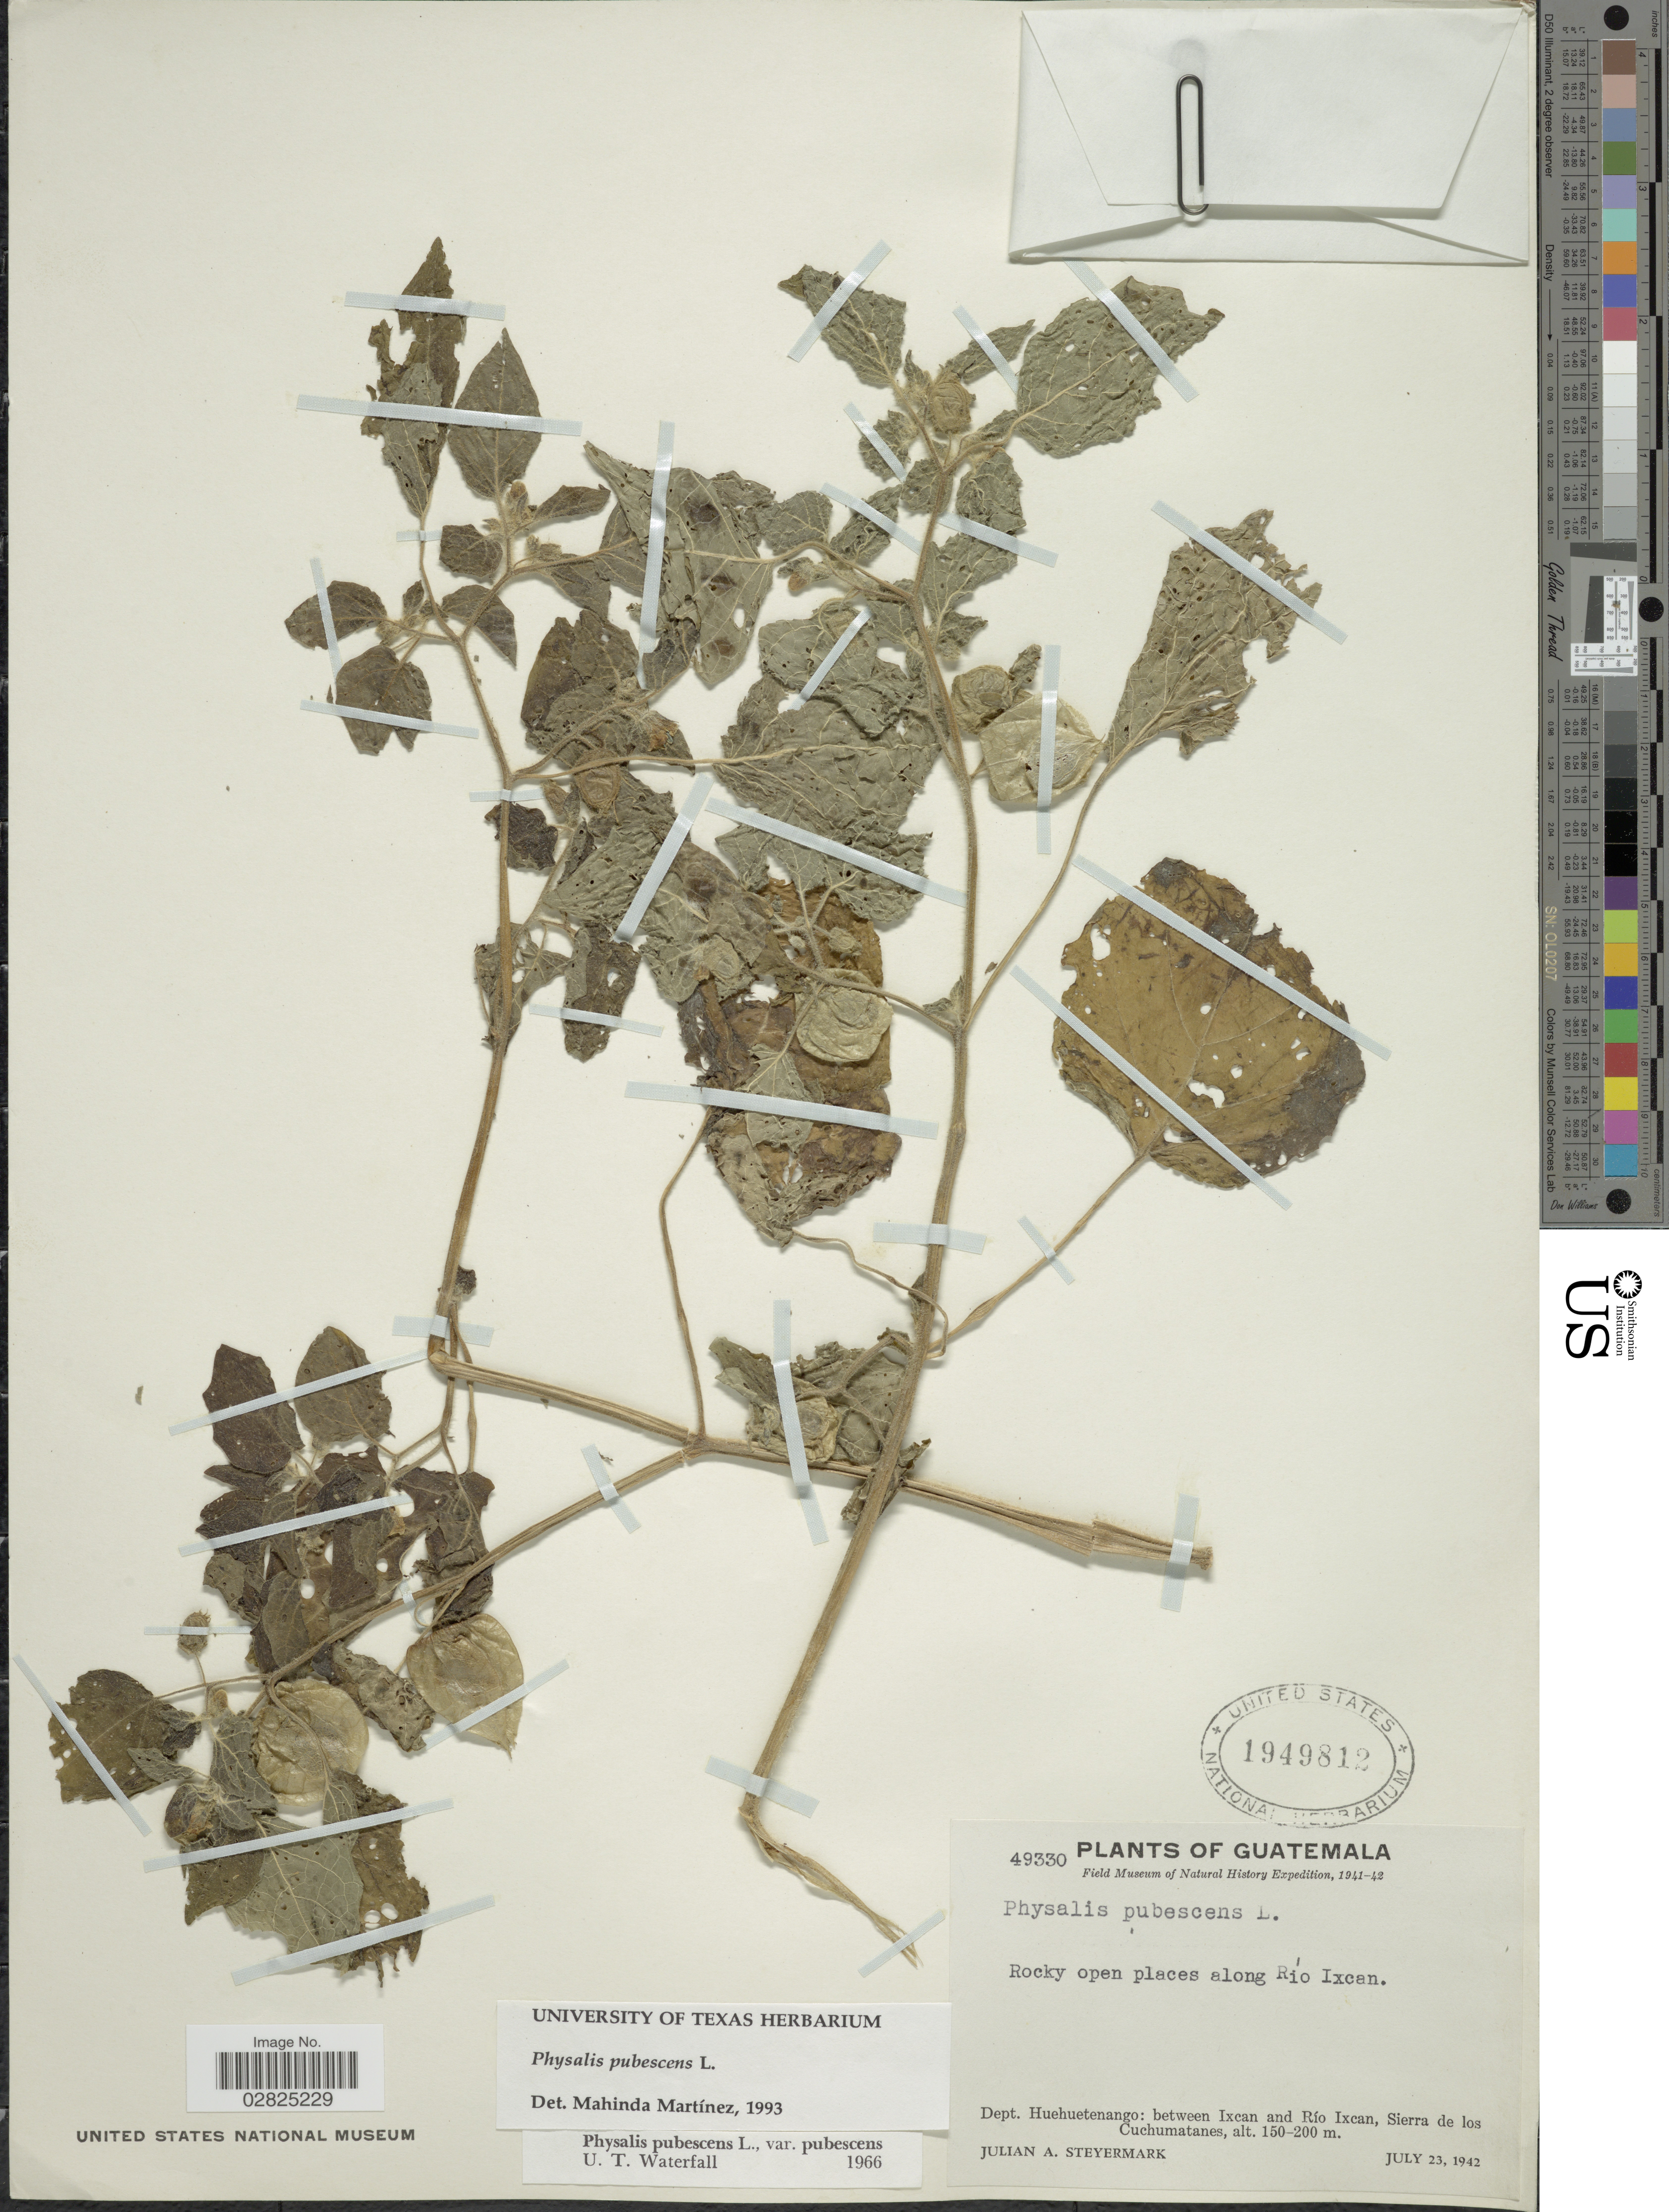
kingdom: Plantae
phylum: Tracheophyta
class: Magnoliopsida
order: Solanales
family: Solanaceae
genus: Physalis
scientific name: Physalis pubescens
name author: L.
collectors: J. Steyermark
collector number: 49330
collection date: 1942-07-23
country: Guatemala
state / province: Huehuetenango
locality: Dept. Huehuetenango: between Ixcan and Río Ixcan, Sierra de los Cuchumatanes.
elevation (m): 150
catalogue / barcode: US 1949812